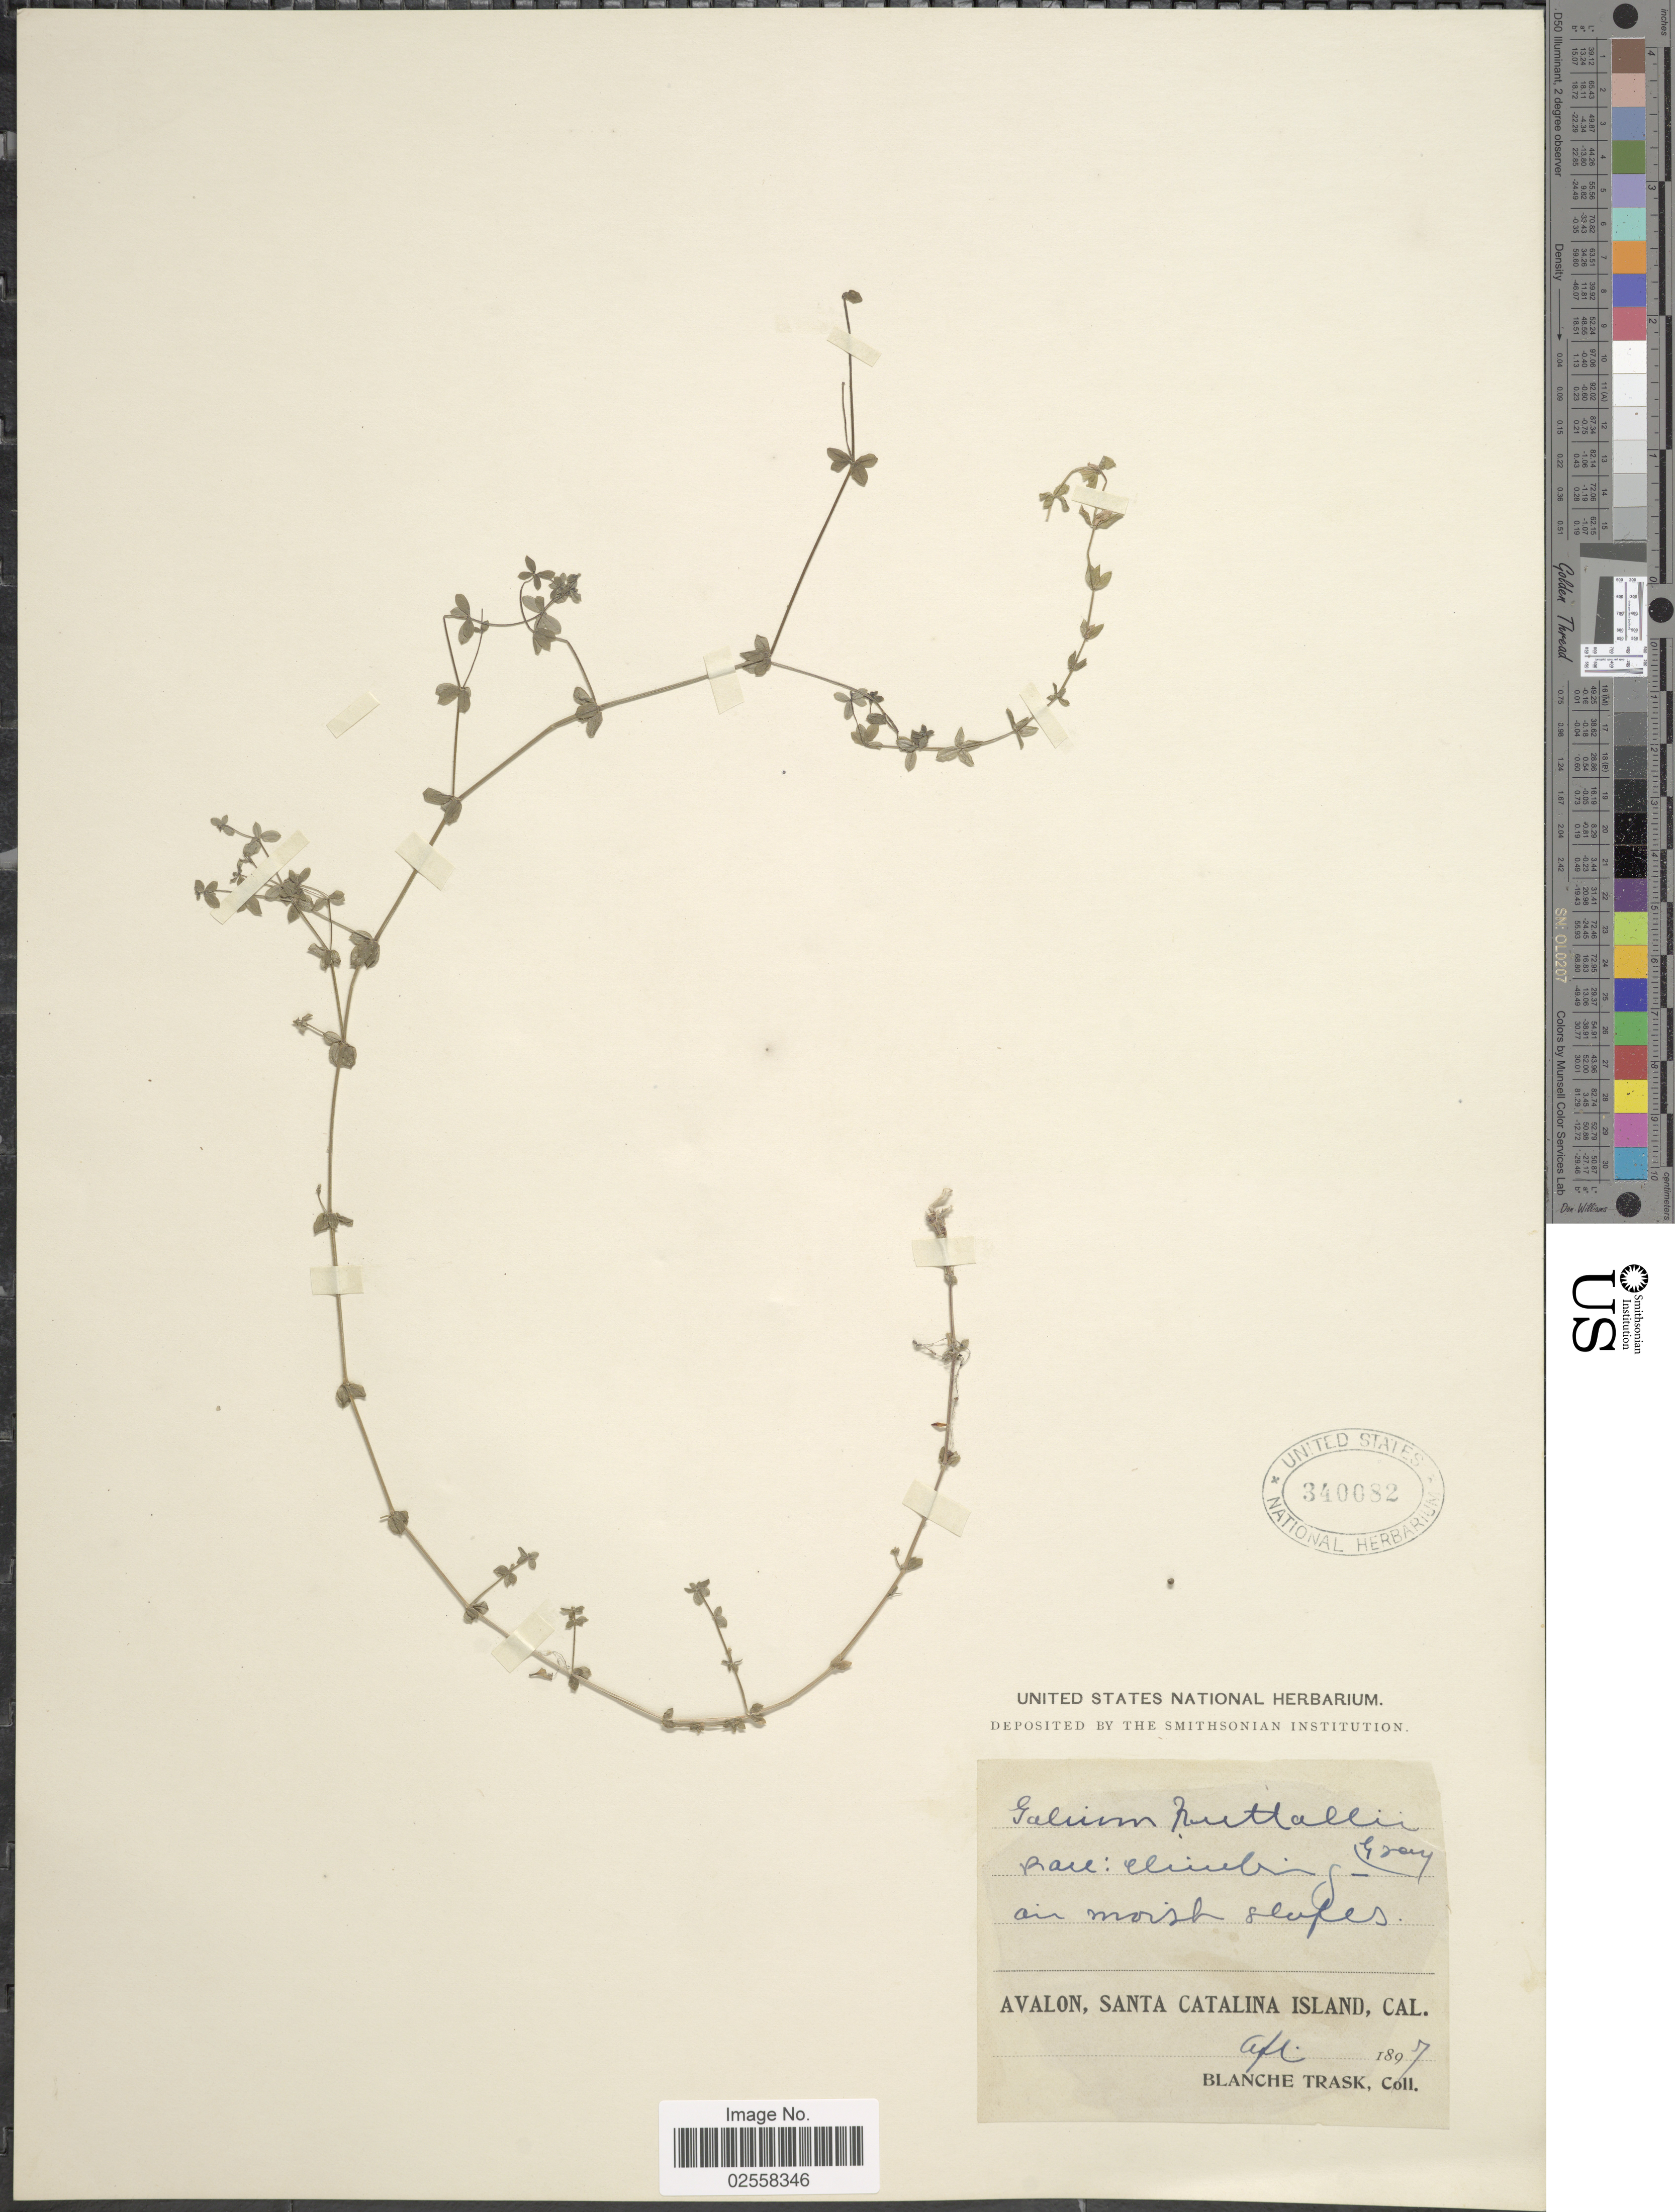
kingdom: Plantae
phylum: Tracheophyta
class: Magnoliopsida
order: Gentianales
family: Rubiaceae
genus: Galium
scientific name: Galium nuttallii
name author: A. Gray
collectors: B. Trask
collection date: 1897-04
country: United States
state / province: California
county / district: Los Angeles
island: Santa Catalina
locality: Avalon, Santa Catalina Island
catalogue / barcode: US 340082